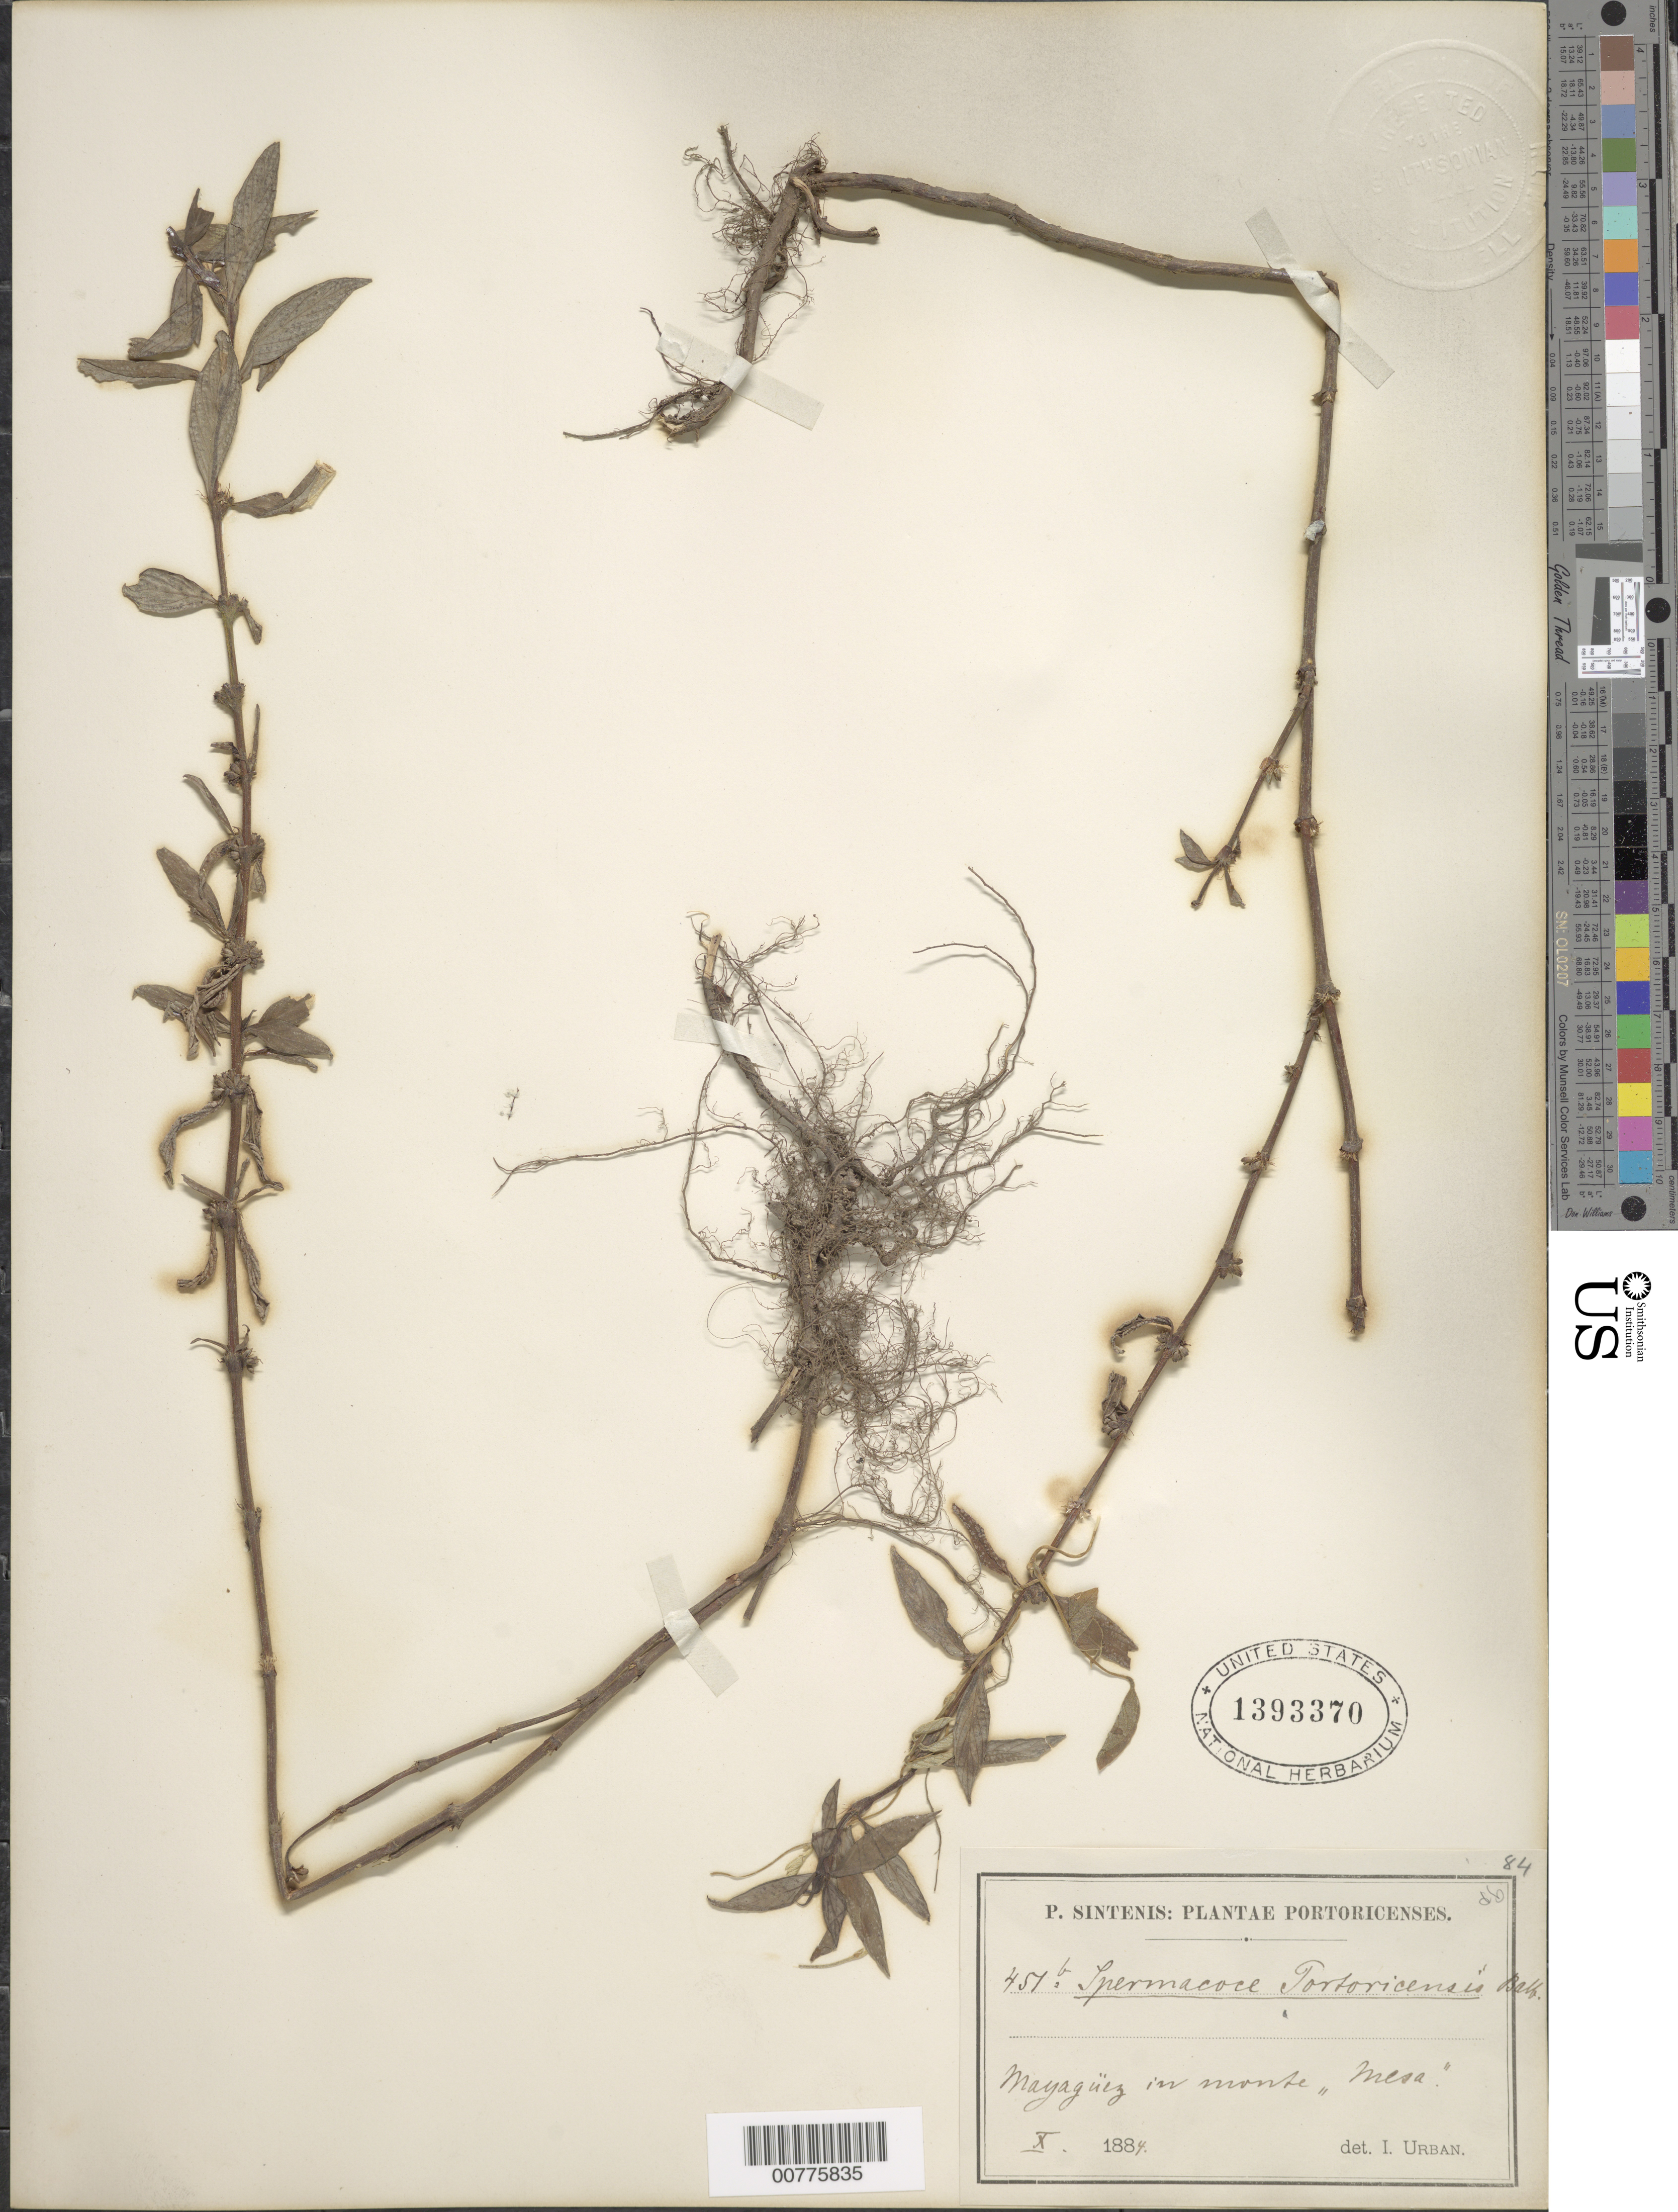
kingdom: Plantae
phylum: Tracheophyta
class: Magnoliopsida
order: Gentianales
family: Rubiaceae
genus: Spermacoce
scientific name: Spermacoce ocymifolia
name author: Willd. ex Roem. & Schult.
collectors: P. Sintenis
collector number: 3768b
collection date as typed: Oct 1884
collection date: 1884-10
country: Puerto Rico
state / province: Mayagüez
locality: Mayagüez in monte "Mesa"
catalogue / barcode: US 1393370